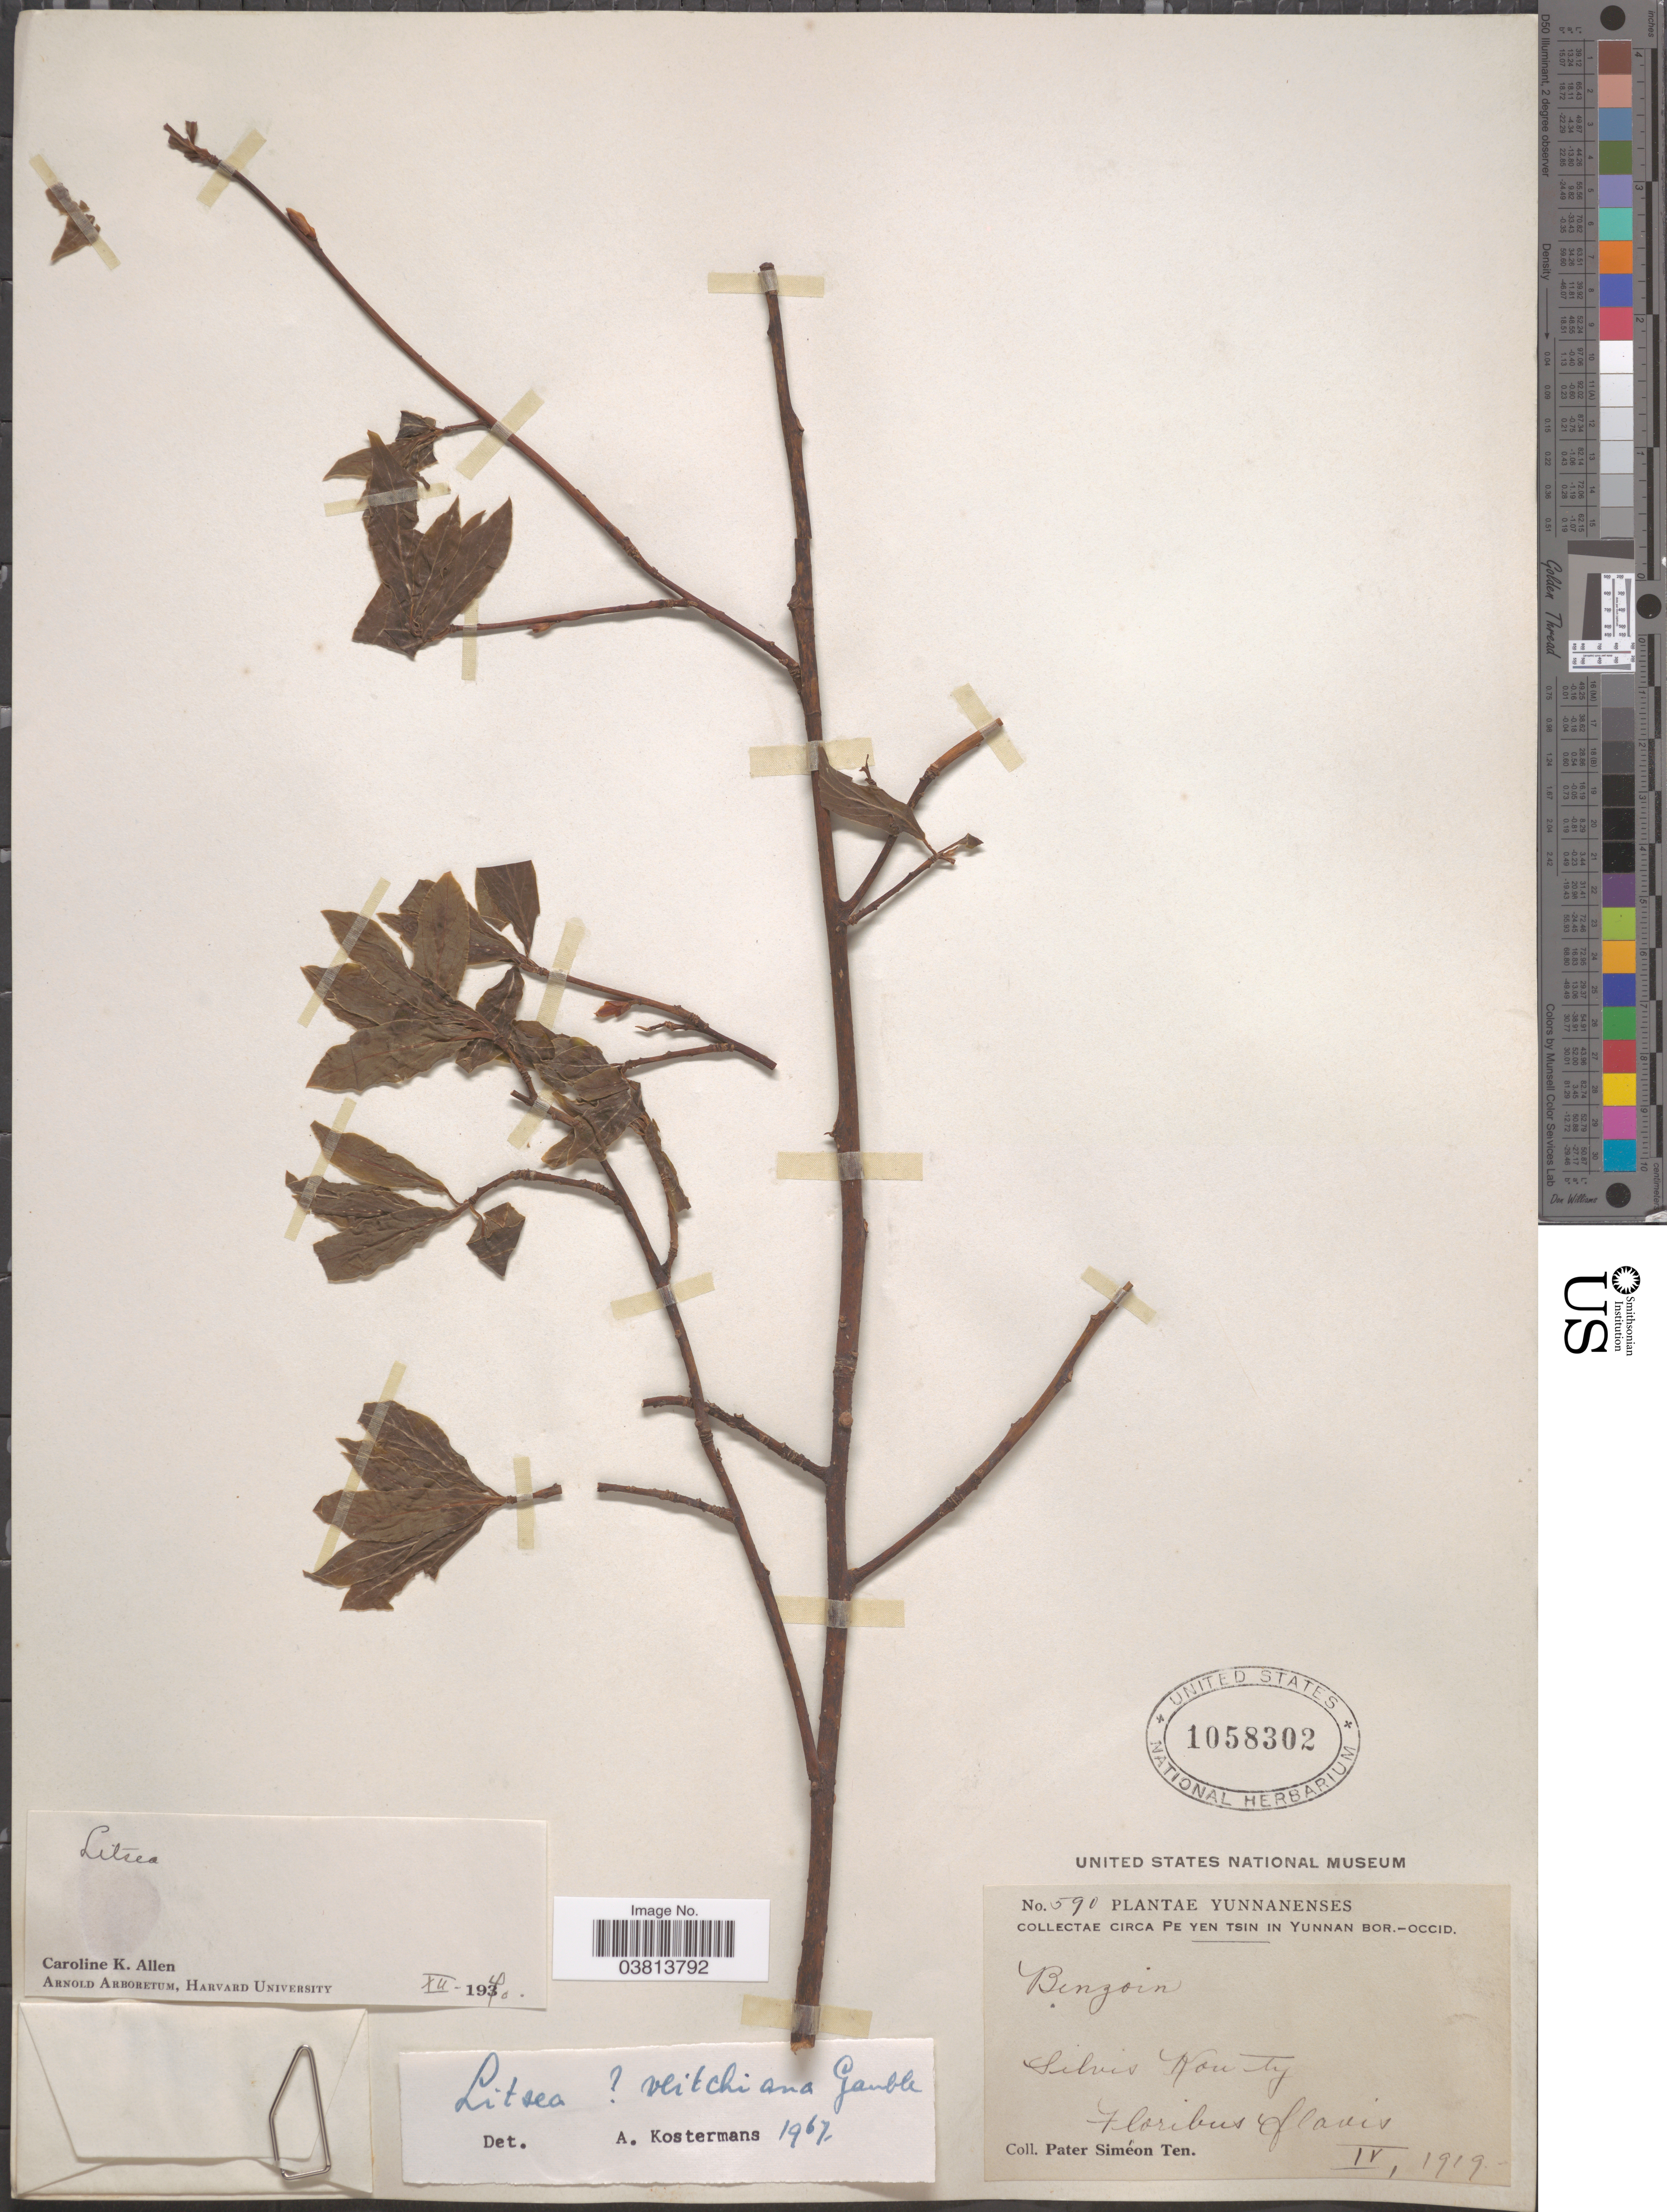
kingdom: Plantae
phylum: Tracheophyta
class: Magnoliopsida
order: Laurales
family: Lauraceae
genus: Litsea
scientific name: Litsea veitchiana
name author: Gamble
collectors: P. S. Ten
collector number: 590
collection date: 1919-04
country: China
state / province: Yunnan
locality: Circa Pe Yen Tsin in Yunnan bor-occid. Silvis Kou ty.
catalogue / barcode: US 1058302